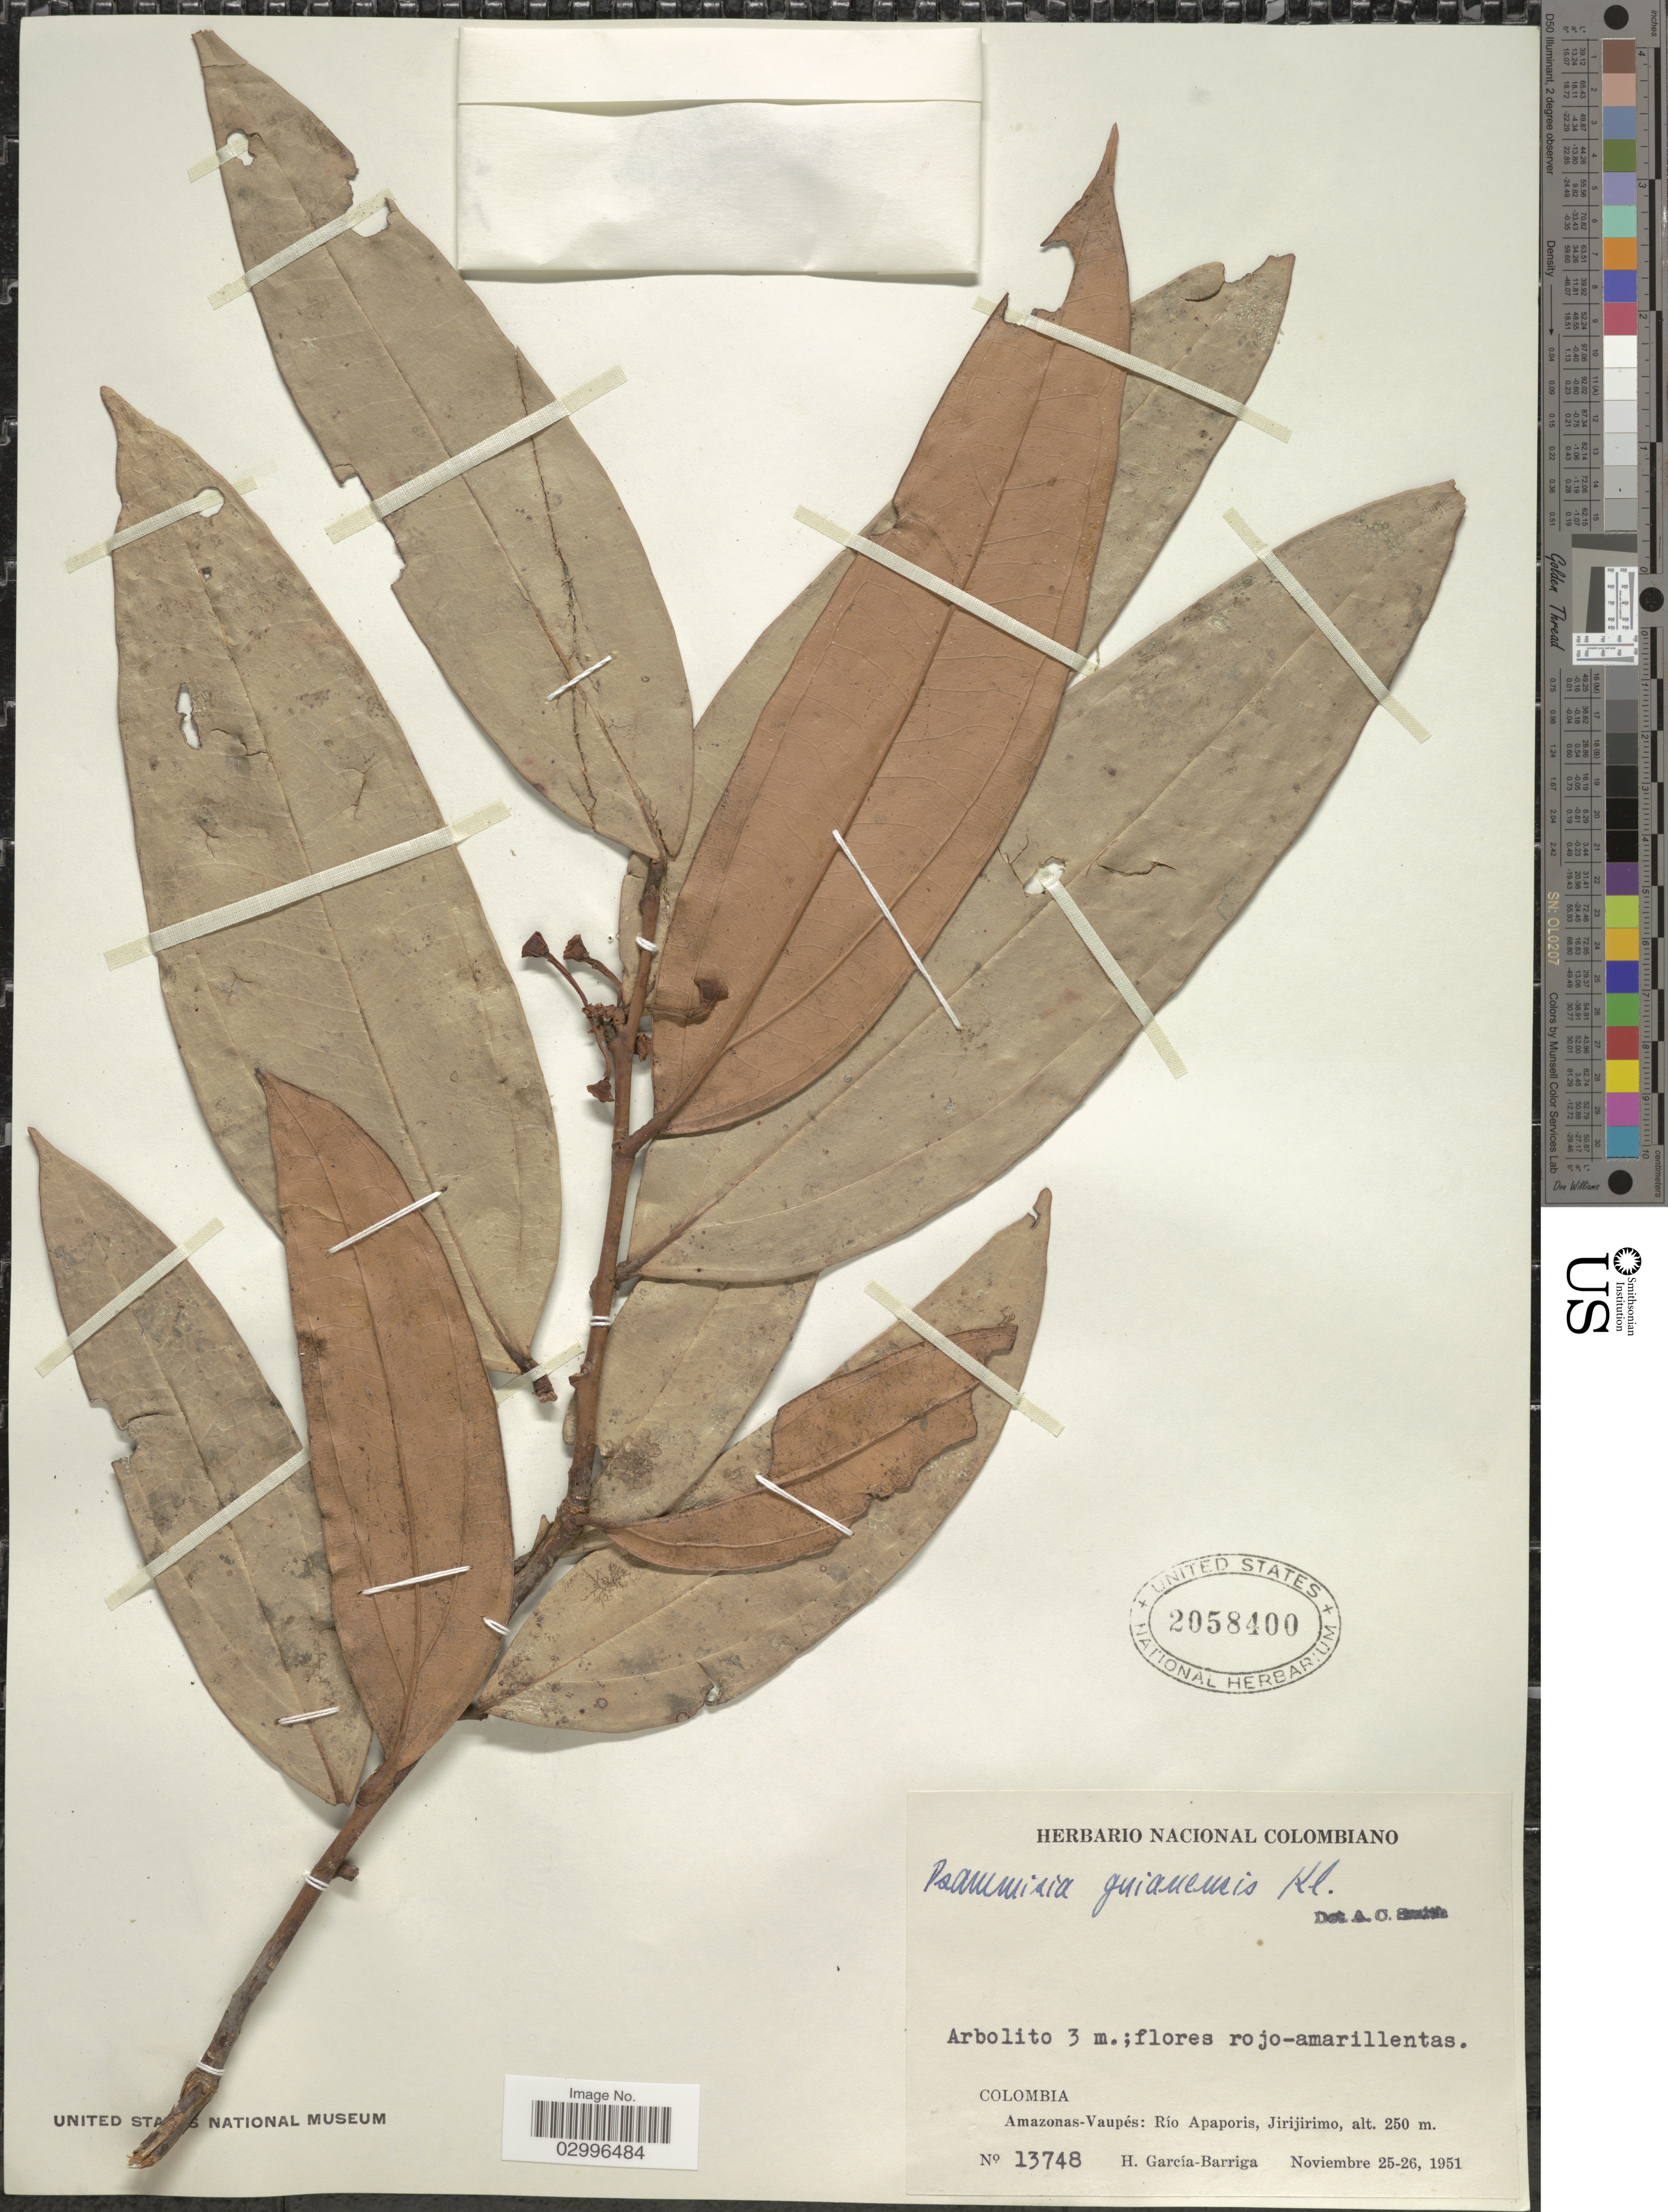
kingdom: Plantae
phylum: Tracheophyta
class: Magnoliopsida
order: Ericales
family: Ericaceae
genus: Psammisia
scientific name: Psammisia guianensis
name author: Klotzsch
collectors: H. García Barriga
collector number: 13748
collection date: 1951-11-25/1951-11-26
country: Colombia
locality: Amazonas-Vaupés: Río Apaporis, Jirijirimo.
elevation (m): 250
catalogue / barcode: US 2058400